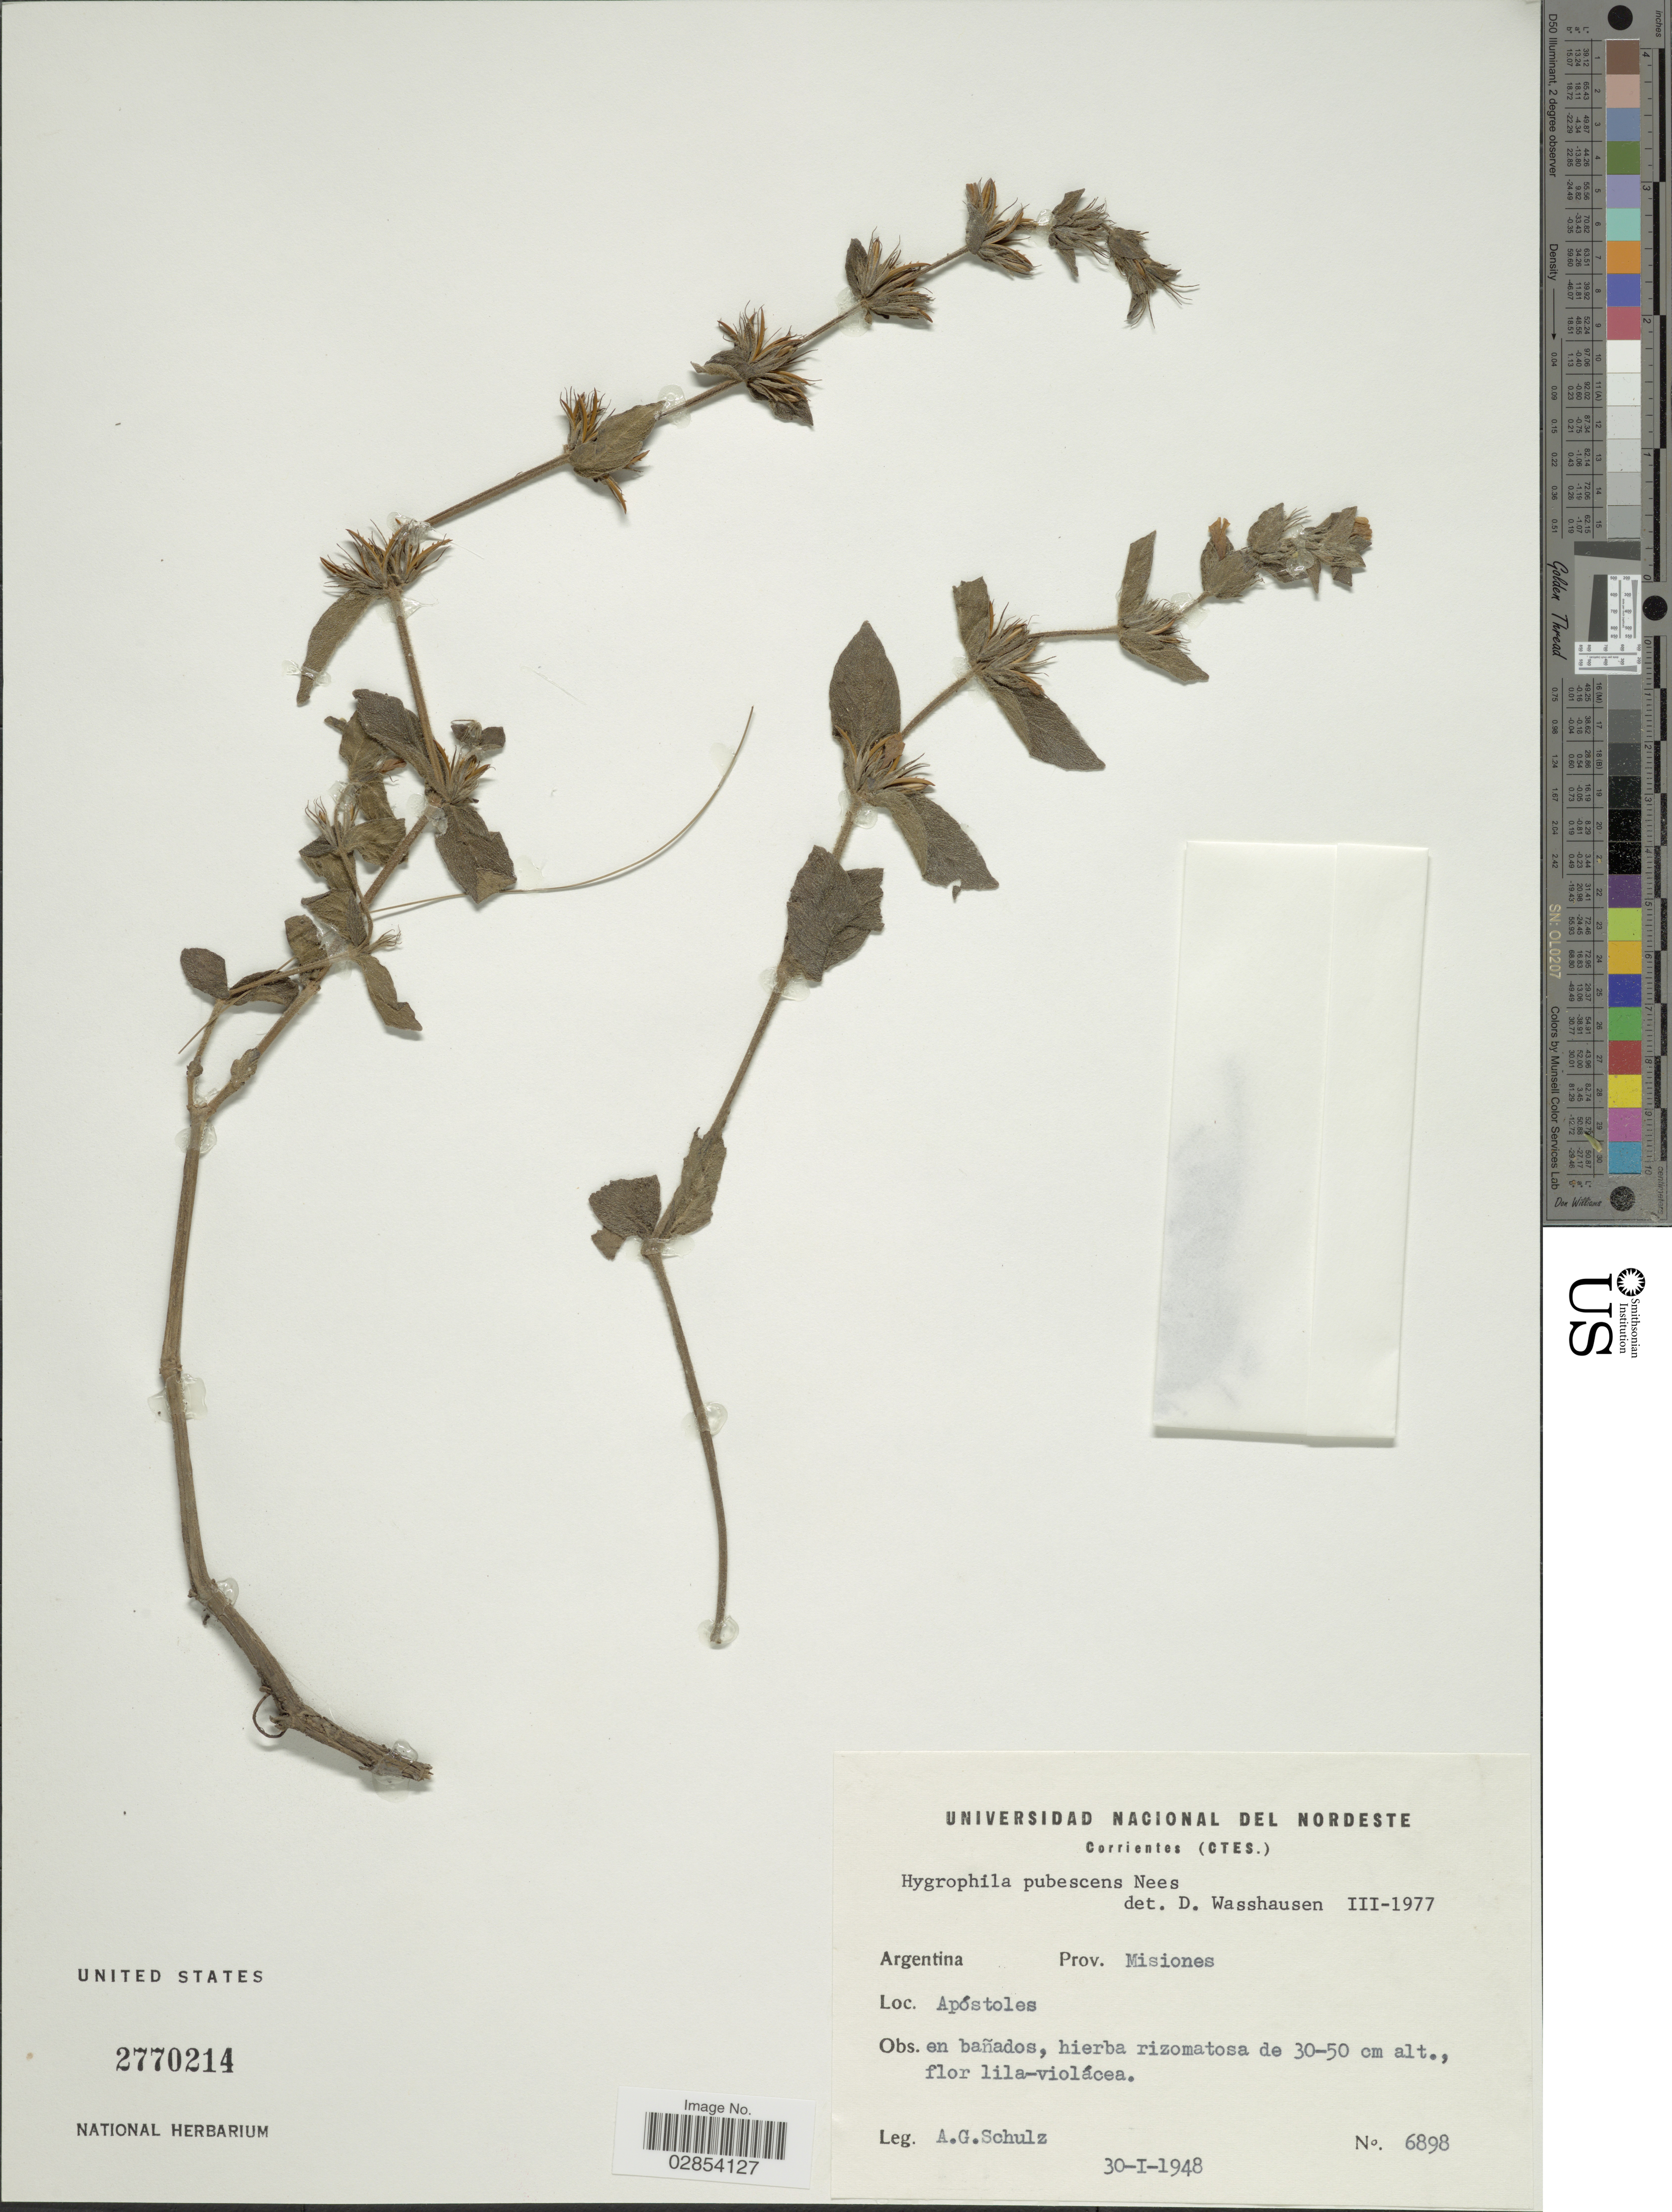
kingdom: Plantae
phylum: Tracheophyta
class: Magnoliopsida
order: Lamiales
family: Acanthaceae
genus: Hygrophila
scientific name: Hygrophila pubescens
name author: Nees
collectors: A. G. Schulz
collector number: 6898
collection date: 1948-01-30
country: Argentina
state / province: Misiones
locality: Apóstoles.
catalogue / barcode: US 2770214